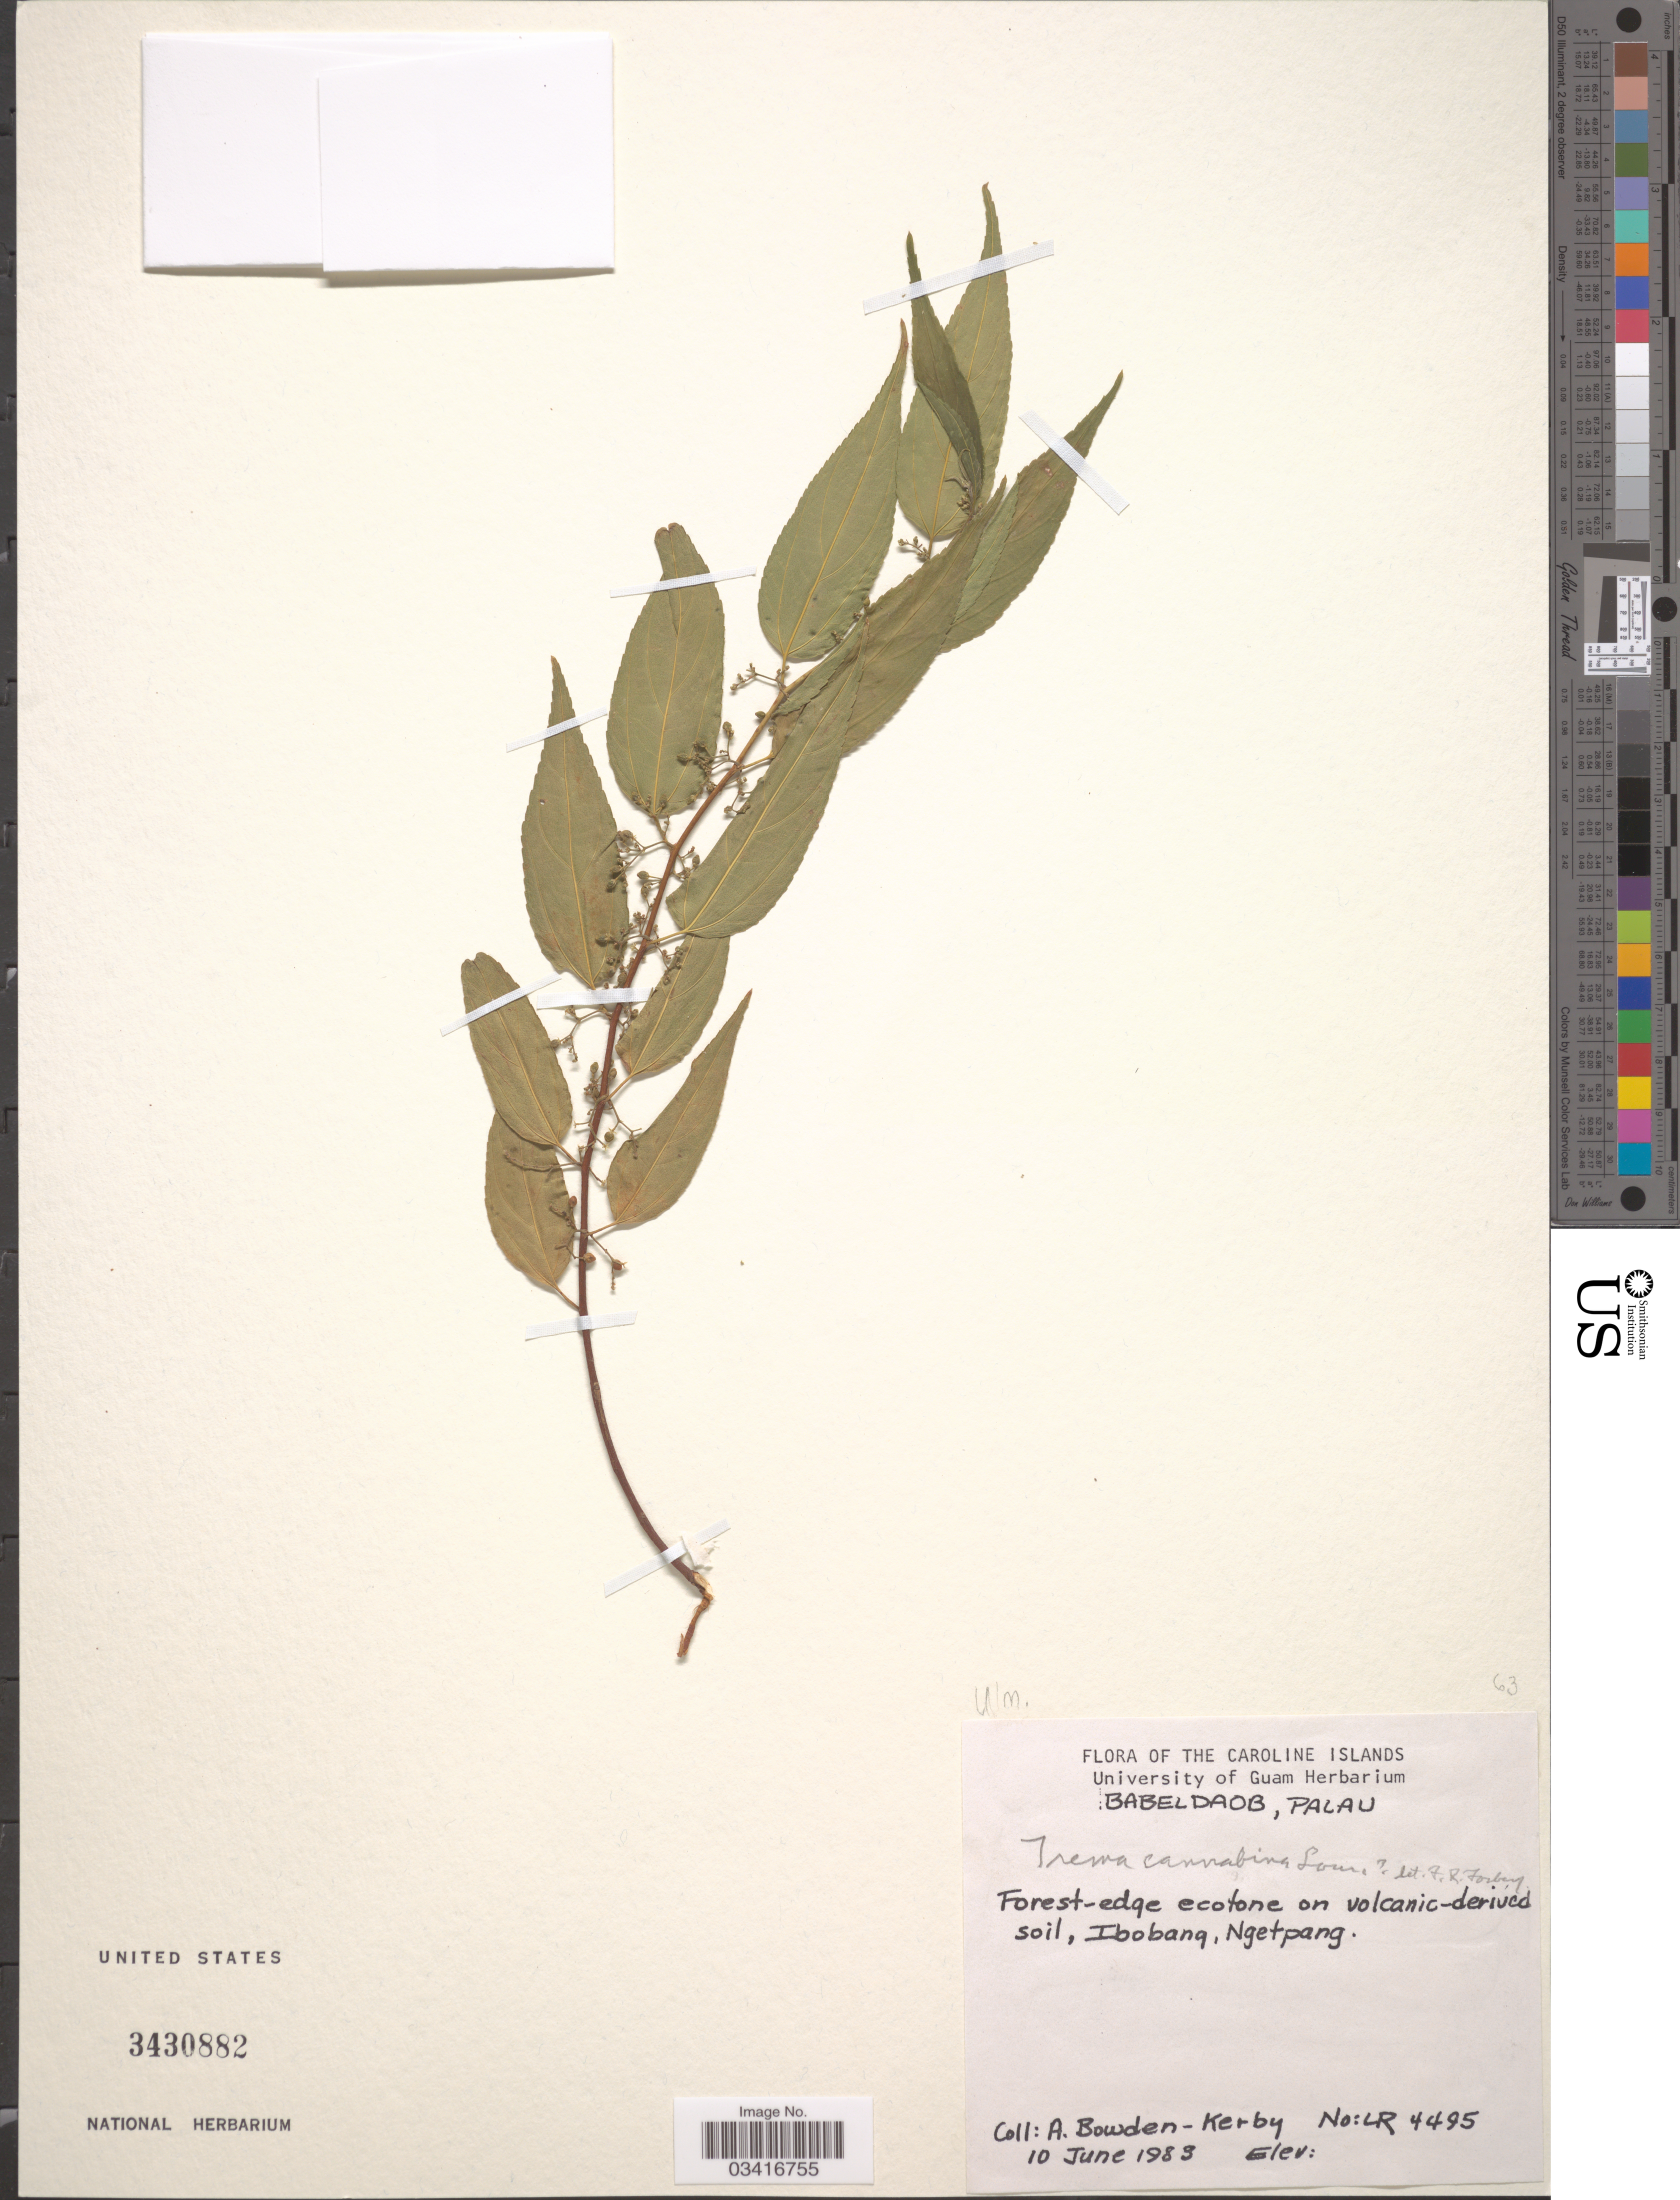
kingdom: Plantae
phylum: Tracheophyta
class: Magnoliopsida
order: Rosales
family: Cannabaceae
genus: Trema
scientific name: Trema cannabina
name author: Lour.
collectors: A. Bowden-Kerby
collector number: LR 4495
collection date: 1983-06-10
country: Palau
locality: The Caroline Islands. Babeldaob, Palau. Ibobang, Ngetpang.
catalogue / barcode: US 3430882